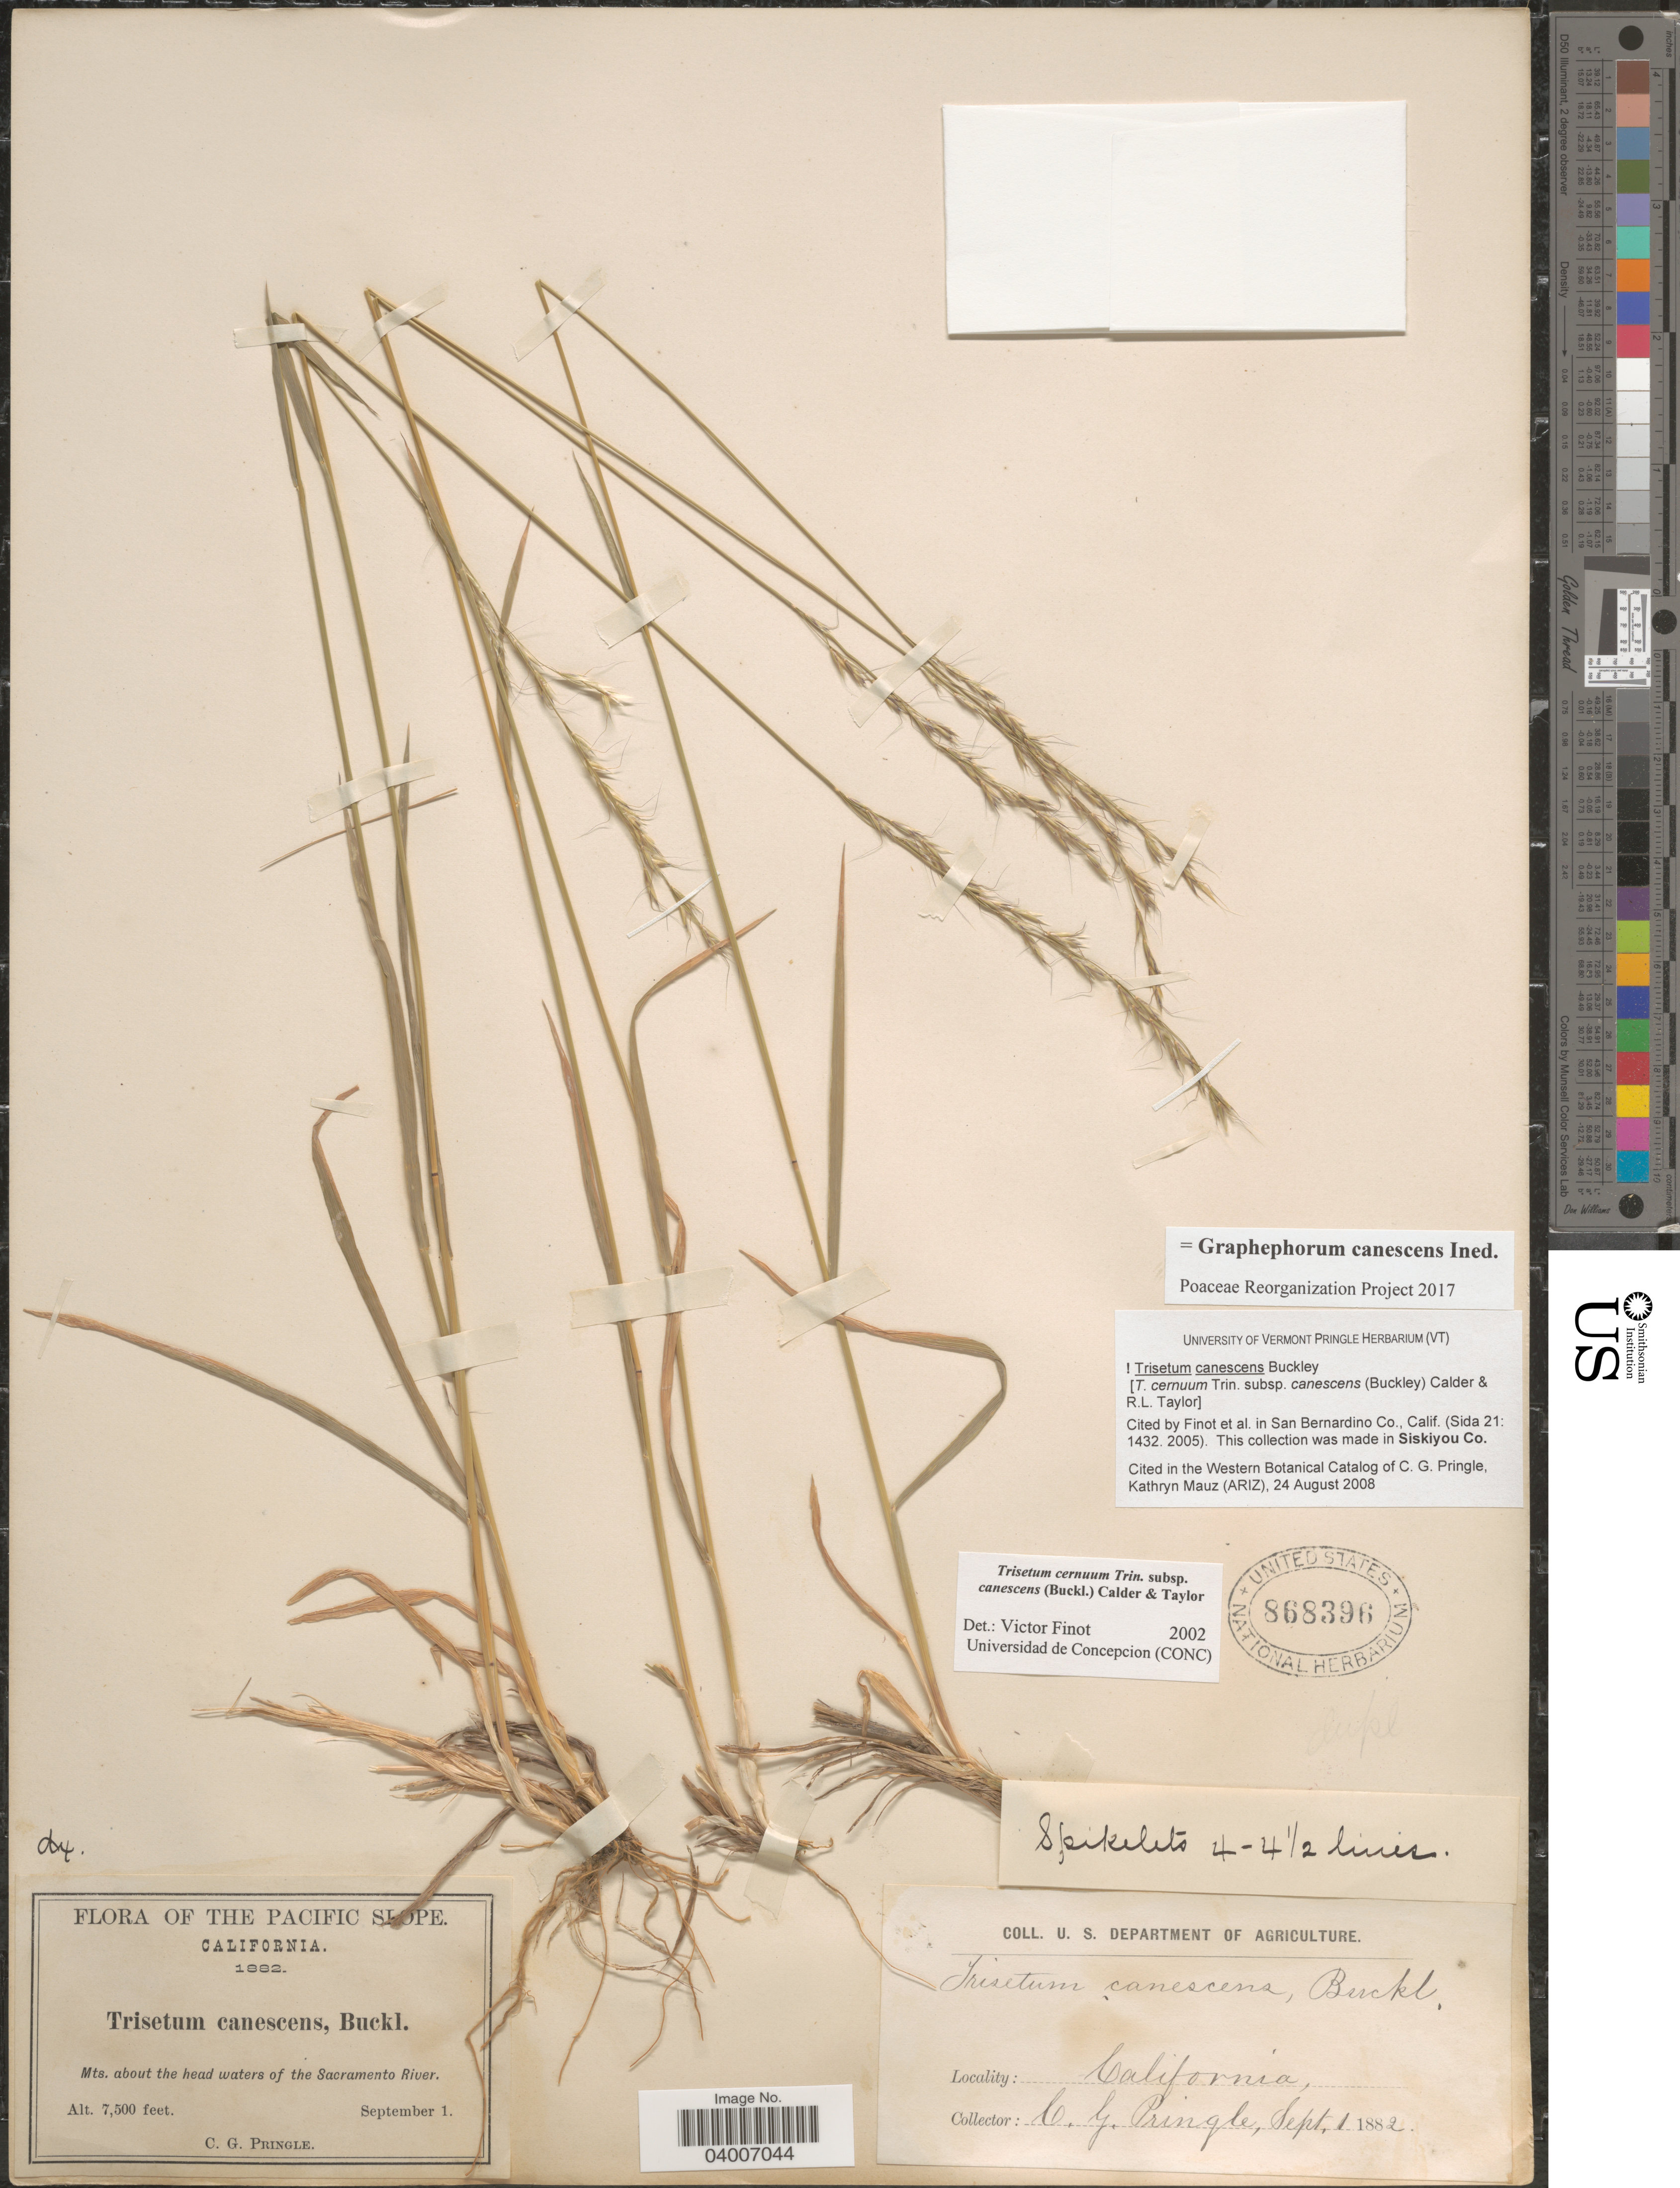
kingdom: Plantae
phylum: Tracheophyta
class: Liliopsida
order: Poales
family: Poaceae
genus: Graphephorum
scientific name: Graphephorum canescens ined.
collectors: C. G. Pringle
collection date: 1882-09-01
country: United States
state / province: California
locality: Pacific Slope. Mts. about the head waters of Sacramento River.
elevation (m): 2286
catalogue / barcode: US 868396